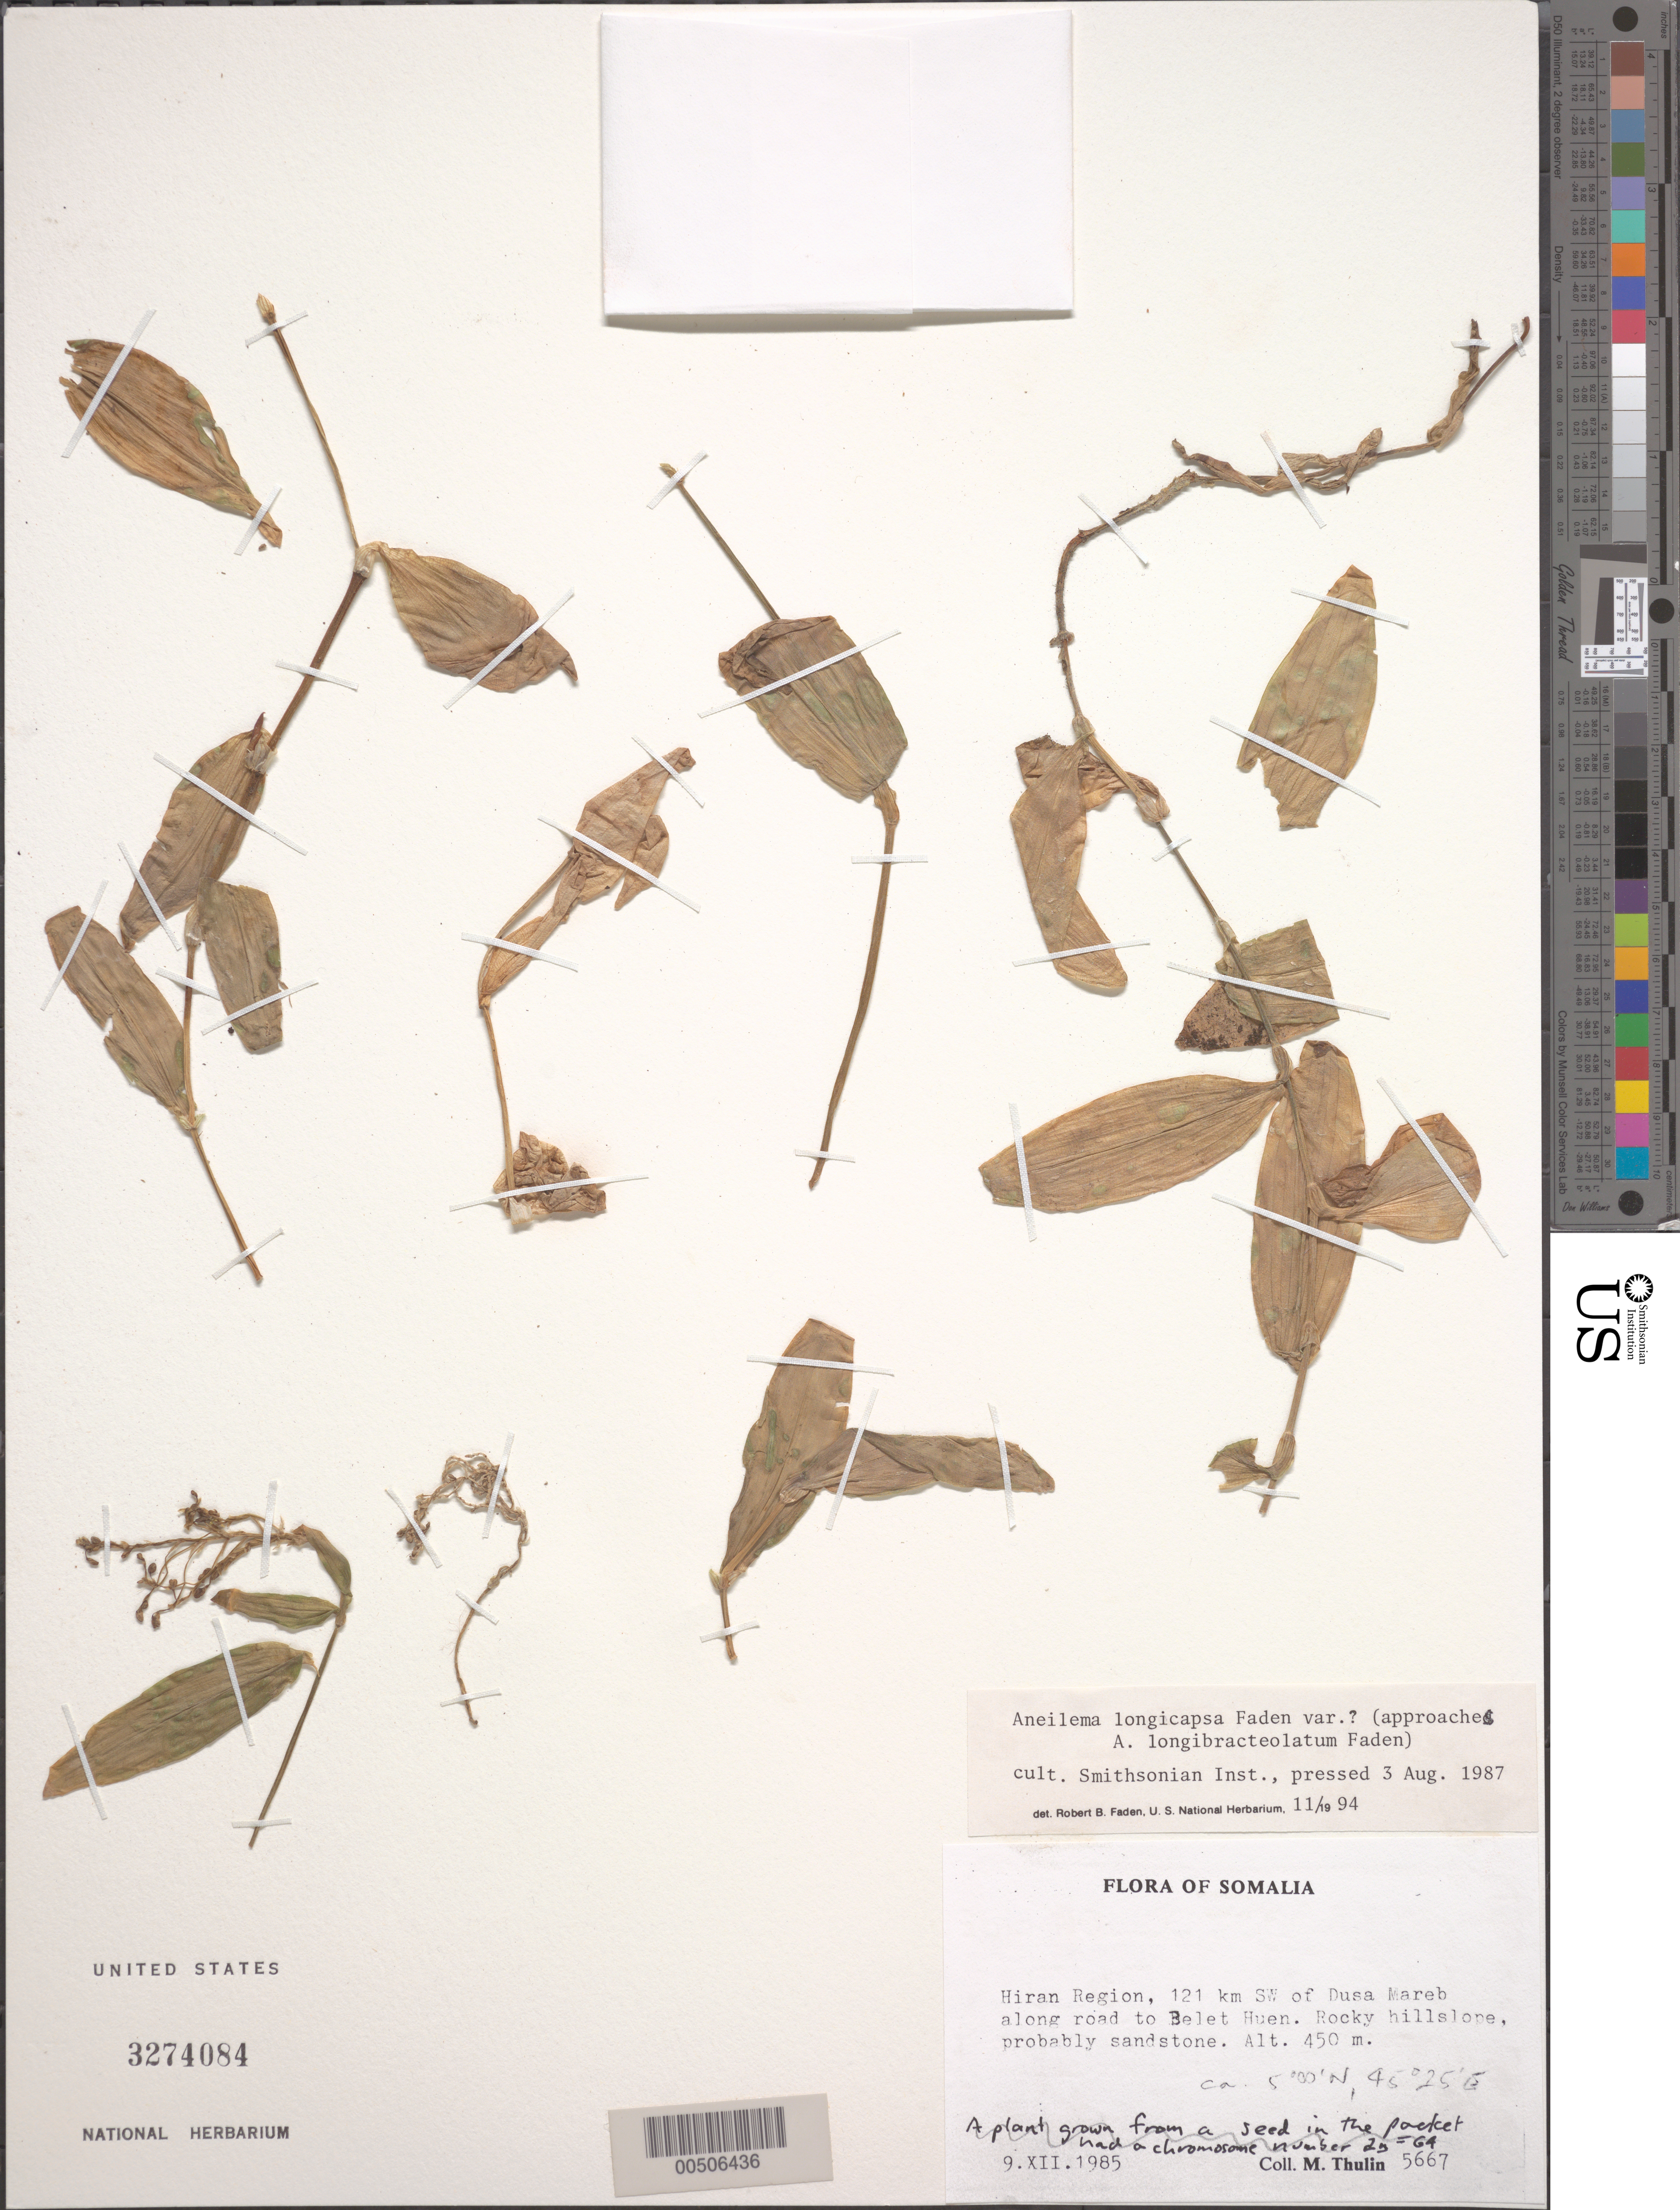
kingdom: Plantae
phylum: Tracheophyta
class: Liliopsida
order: Commelinales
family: Commelinaceae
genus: Aneilema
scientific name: Aneilema longicapsa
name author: Faden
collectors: M. Thulin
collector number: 5667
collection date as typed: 09 Dec 1985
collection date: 1985-12-09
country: Somalia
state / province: Hiiraan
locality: Sw of dusa mareb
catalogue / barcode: US 3274084